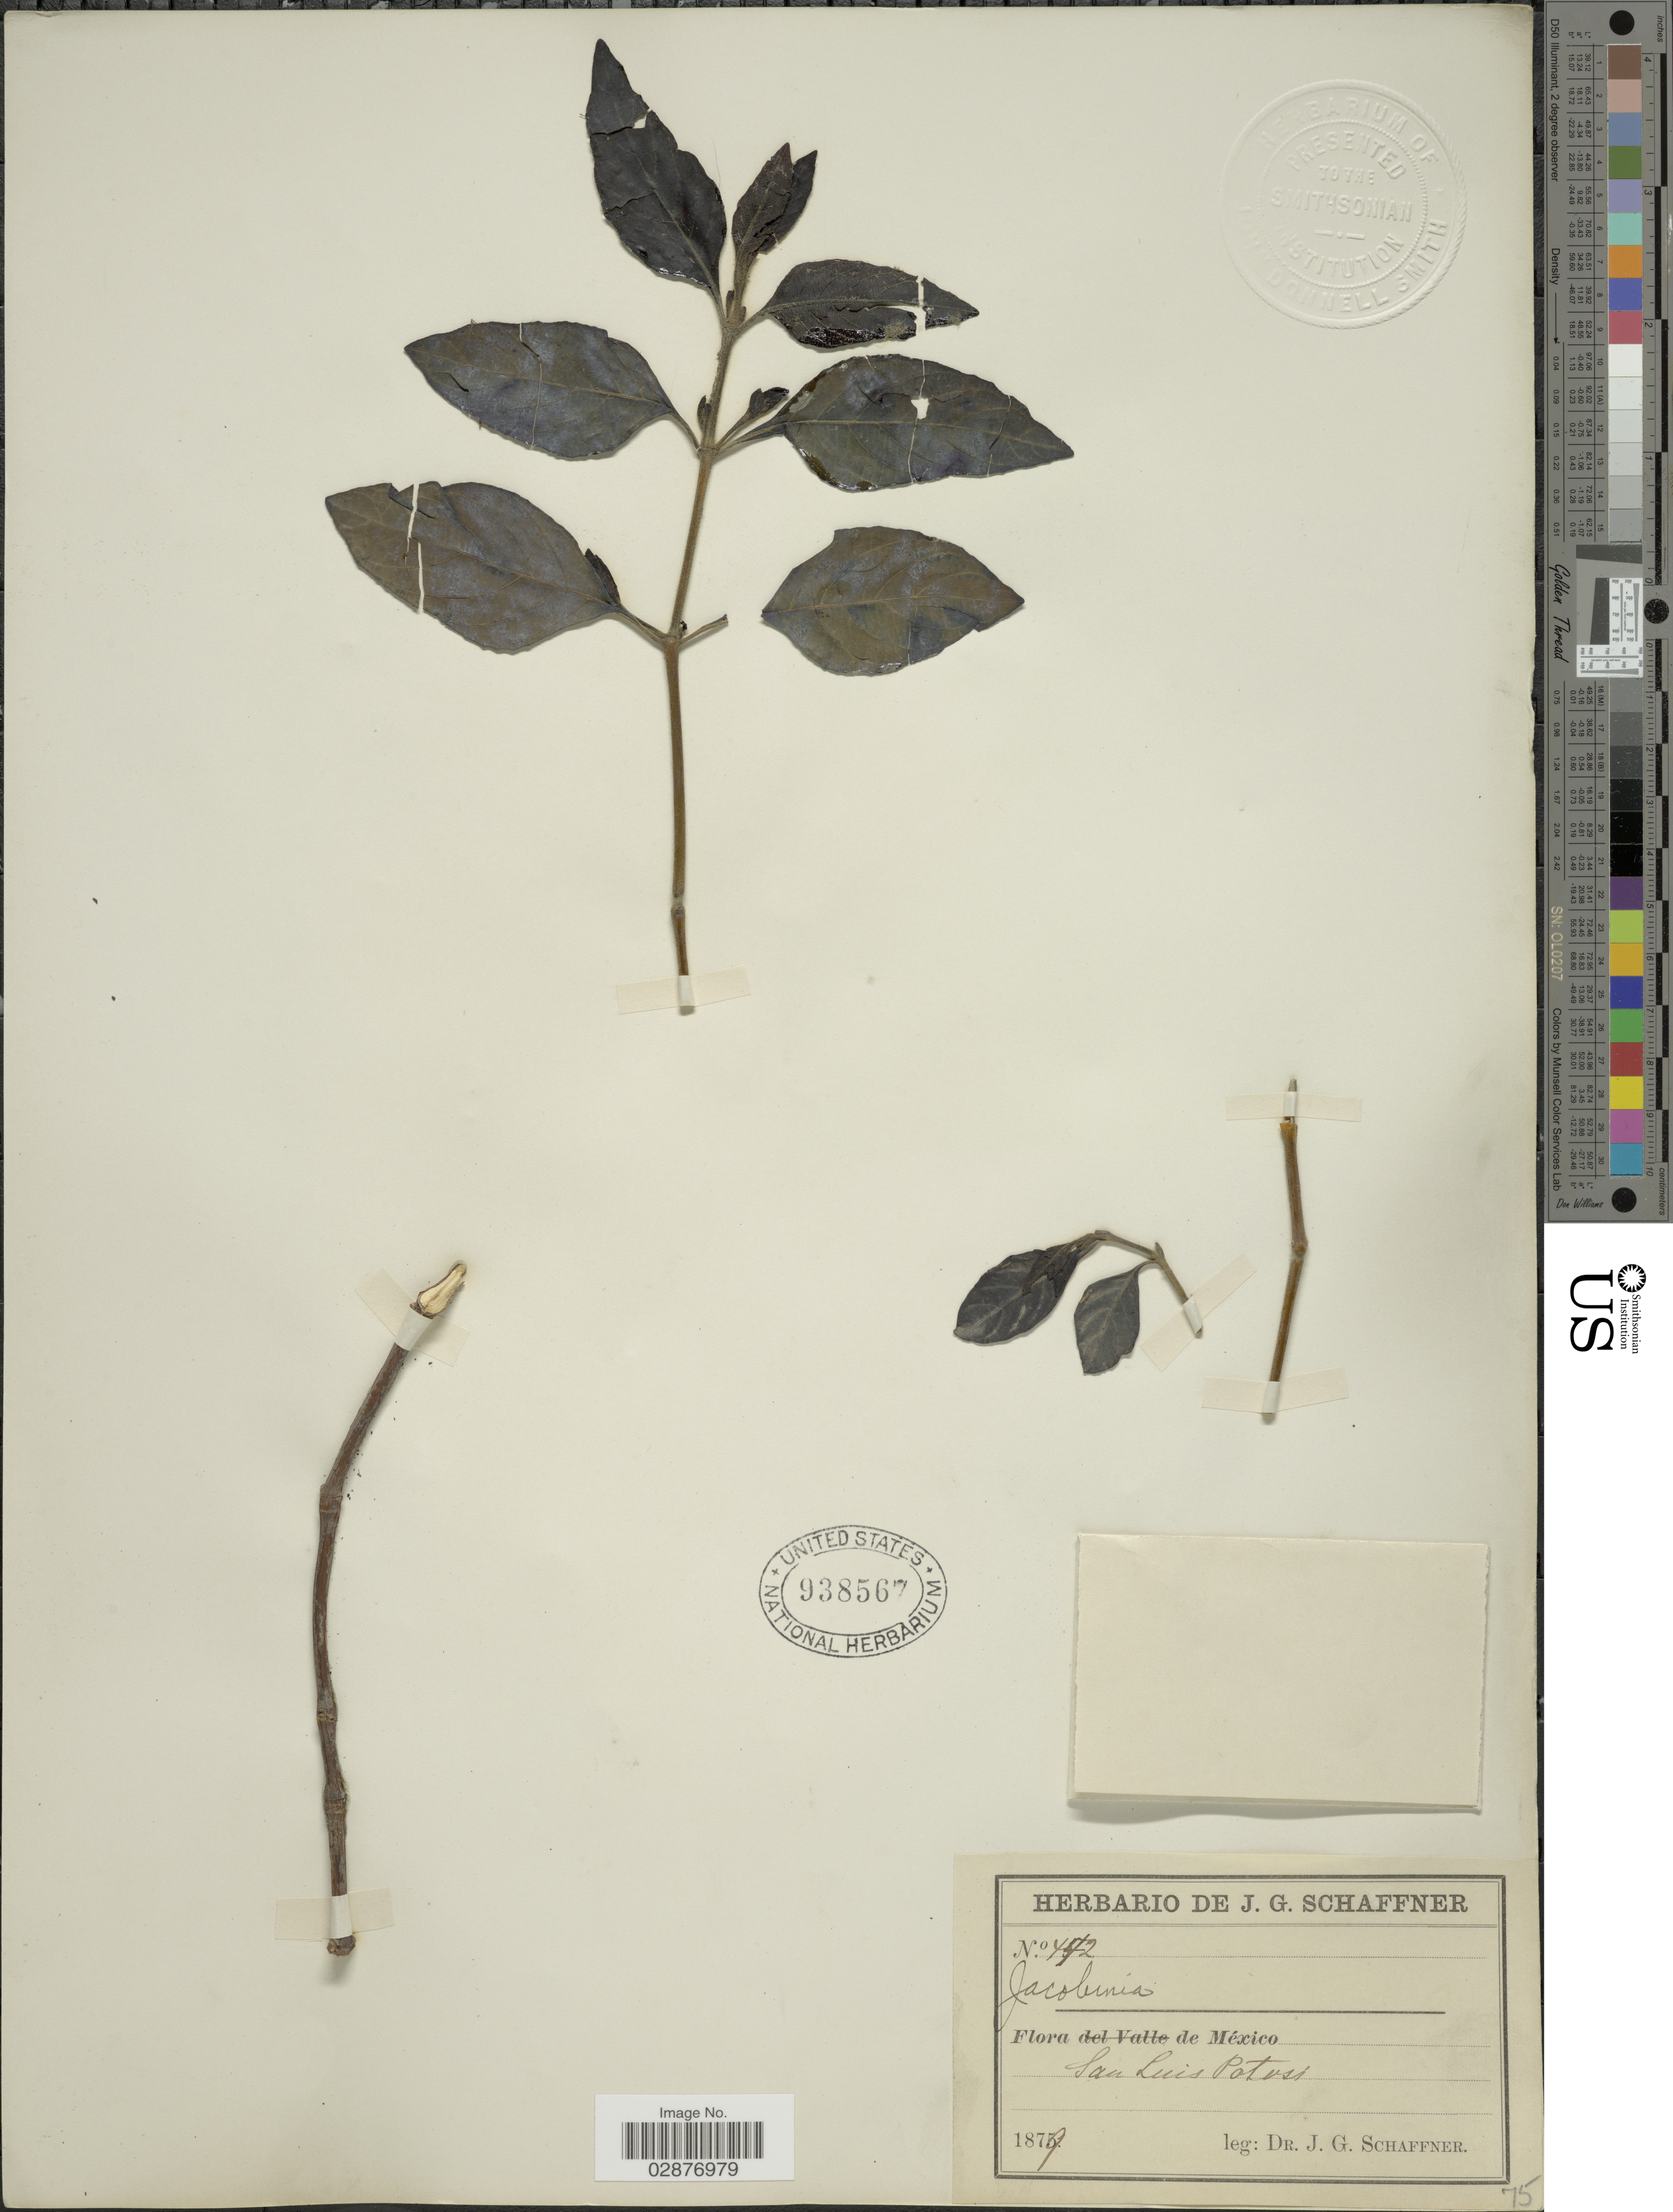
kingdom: Plantae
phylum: Tracheophyta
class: Magnoliopsida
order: Lamiales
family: Acanthaceae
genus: Justicia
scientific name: Justicia spicigera 'Sidicaro'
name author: Schltdl.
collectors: J. G. Schaffner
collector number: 442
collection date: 1879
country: Mexico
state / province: San Luis Potosí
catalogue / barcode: US 938567